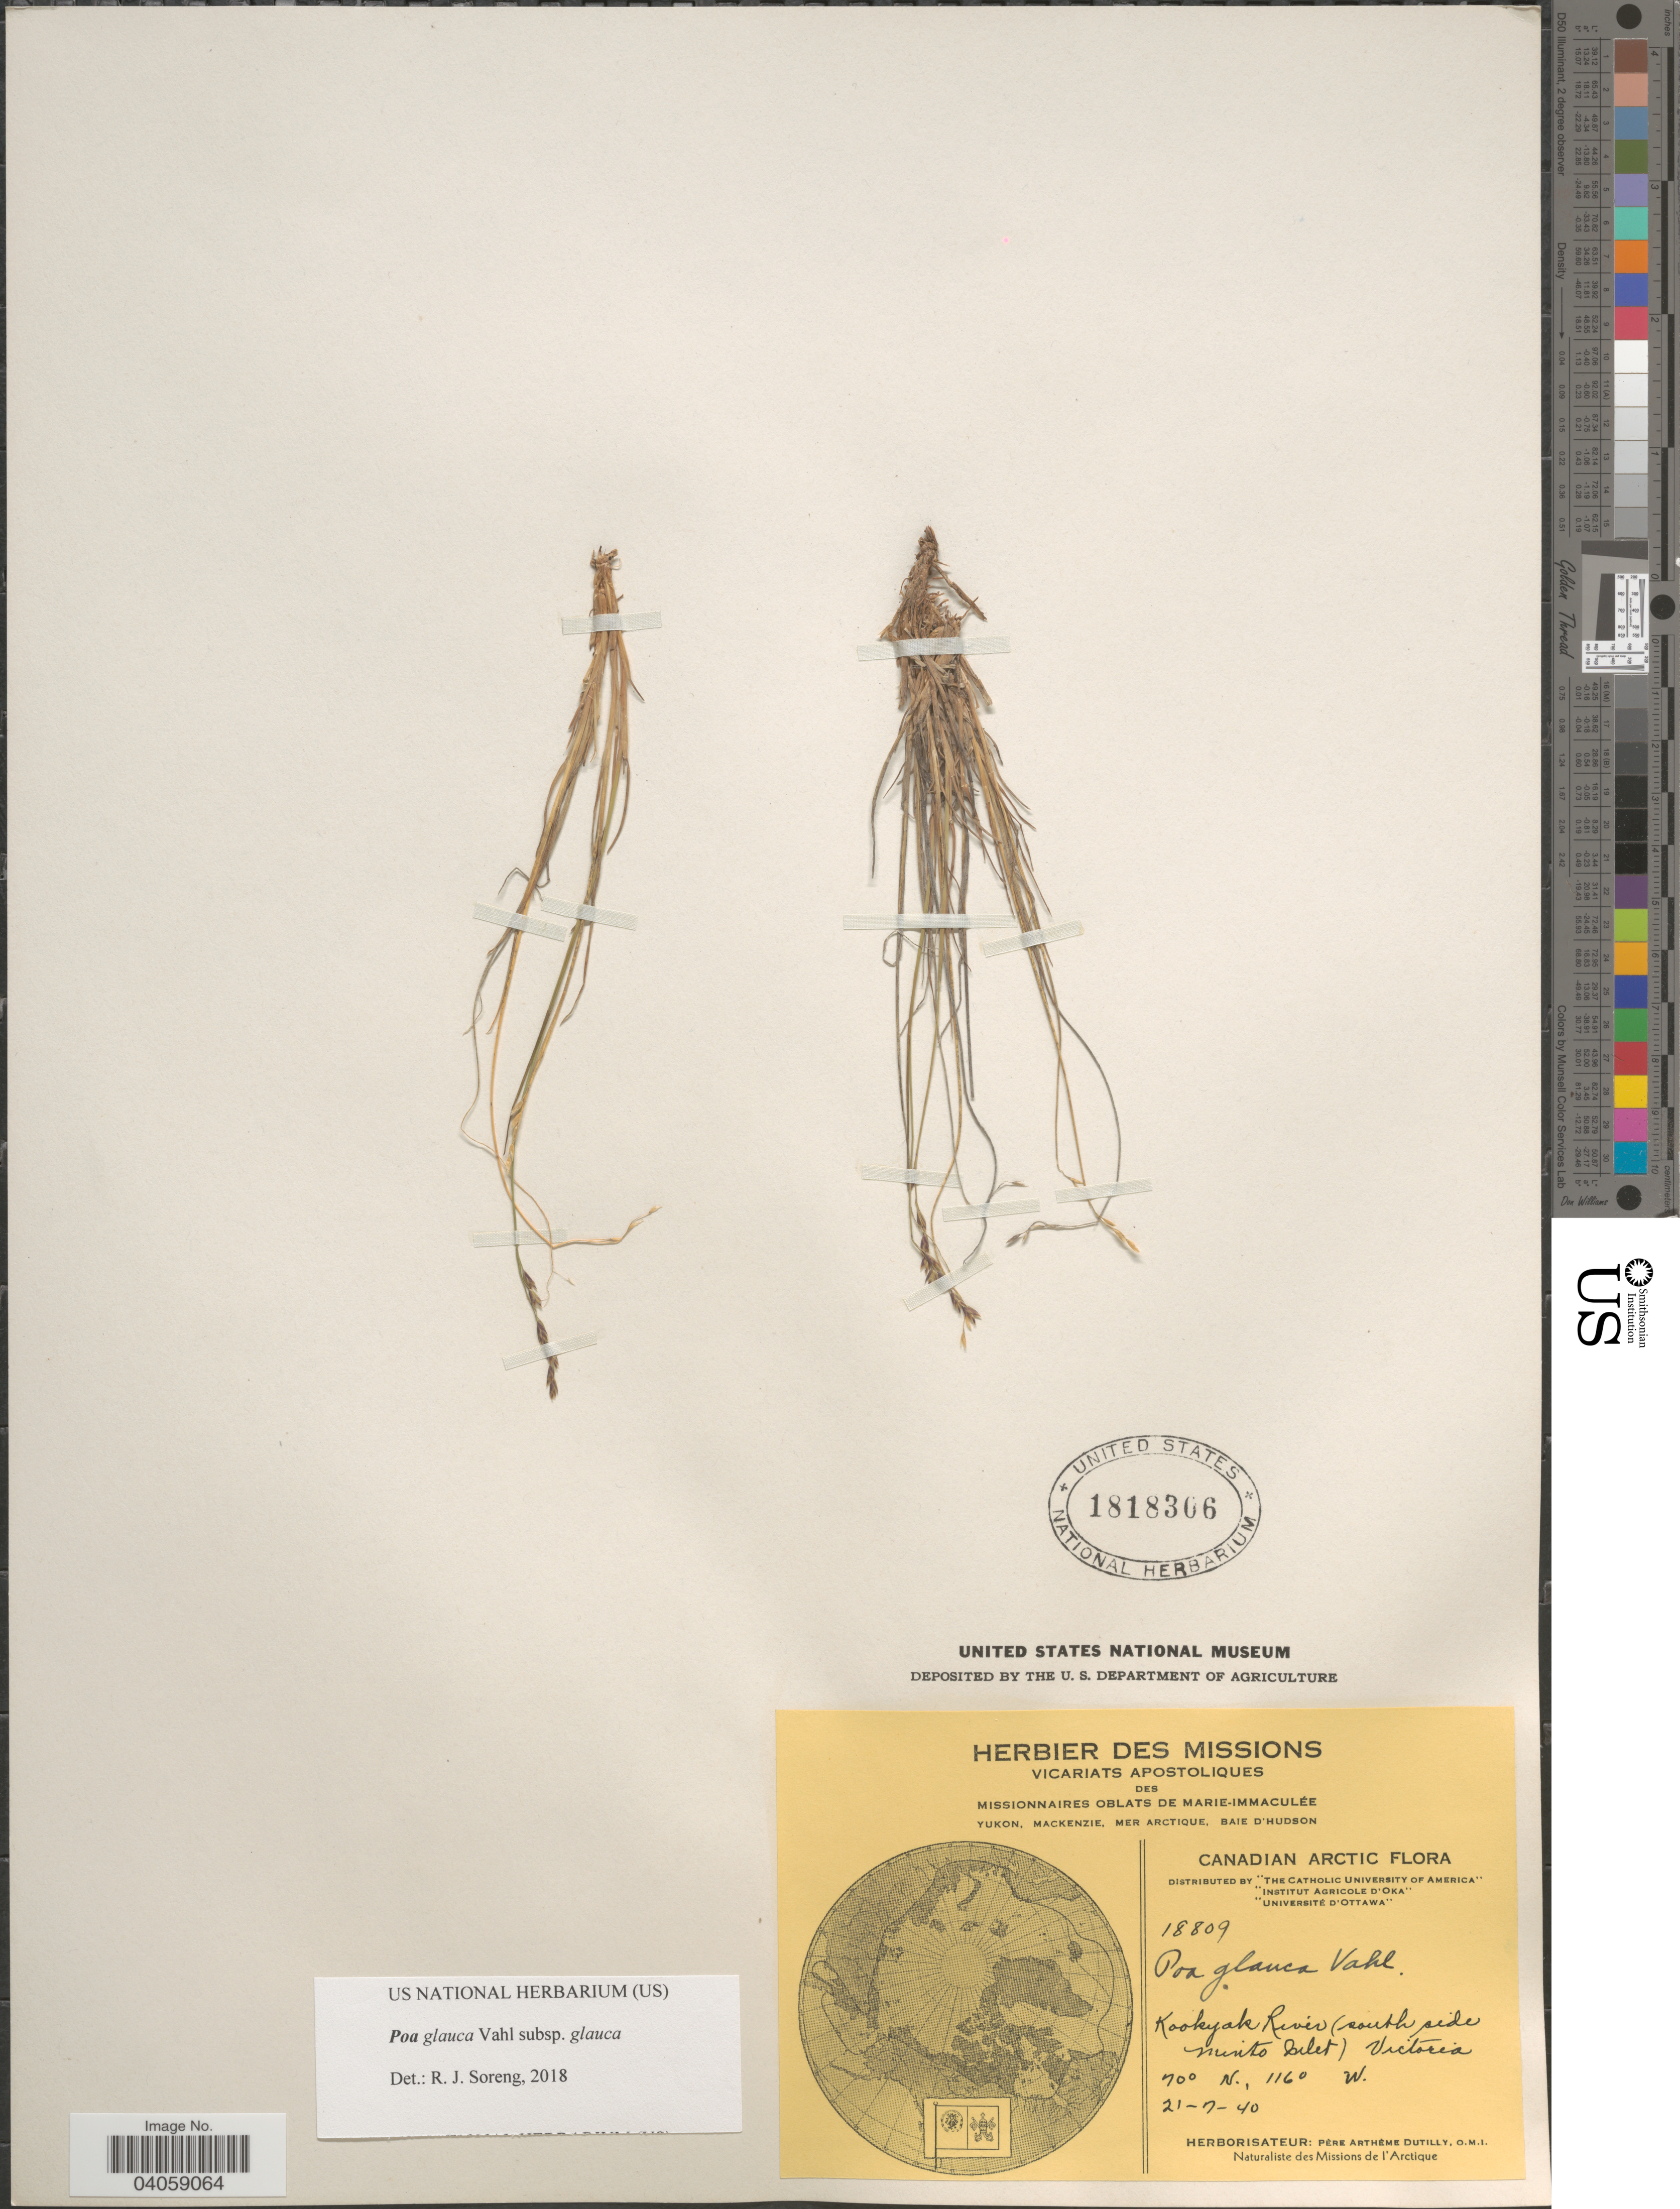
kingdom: Plantae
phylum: Tracheophyta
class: Liliopsida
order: Poales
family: Poaceae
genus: Poa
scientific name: Poa glauca subsp. glauca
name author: Vahl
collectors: P. Dutilly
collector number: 18809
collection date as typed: Transcribed d/m/y: 21/7/40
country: Canada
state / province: Northwest Territories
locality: Canadian Arctic. Kookyak River (south side Minto Inlet) Victoria.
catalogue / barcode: US 1818306